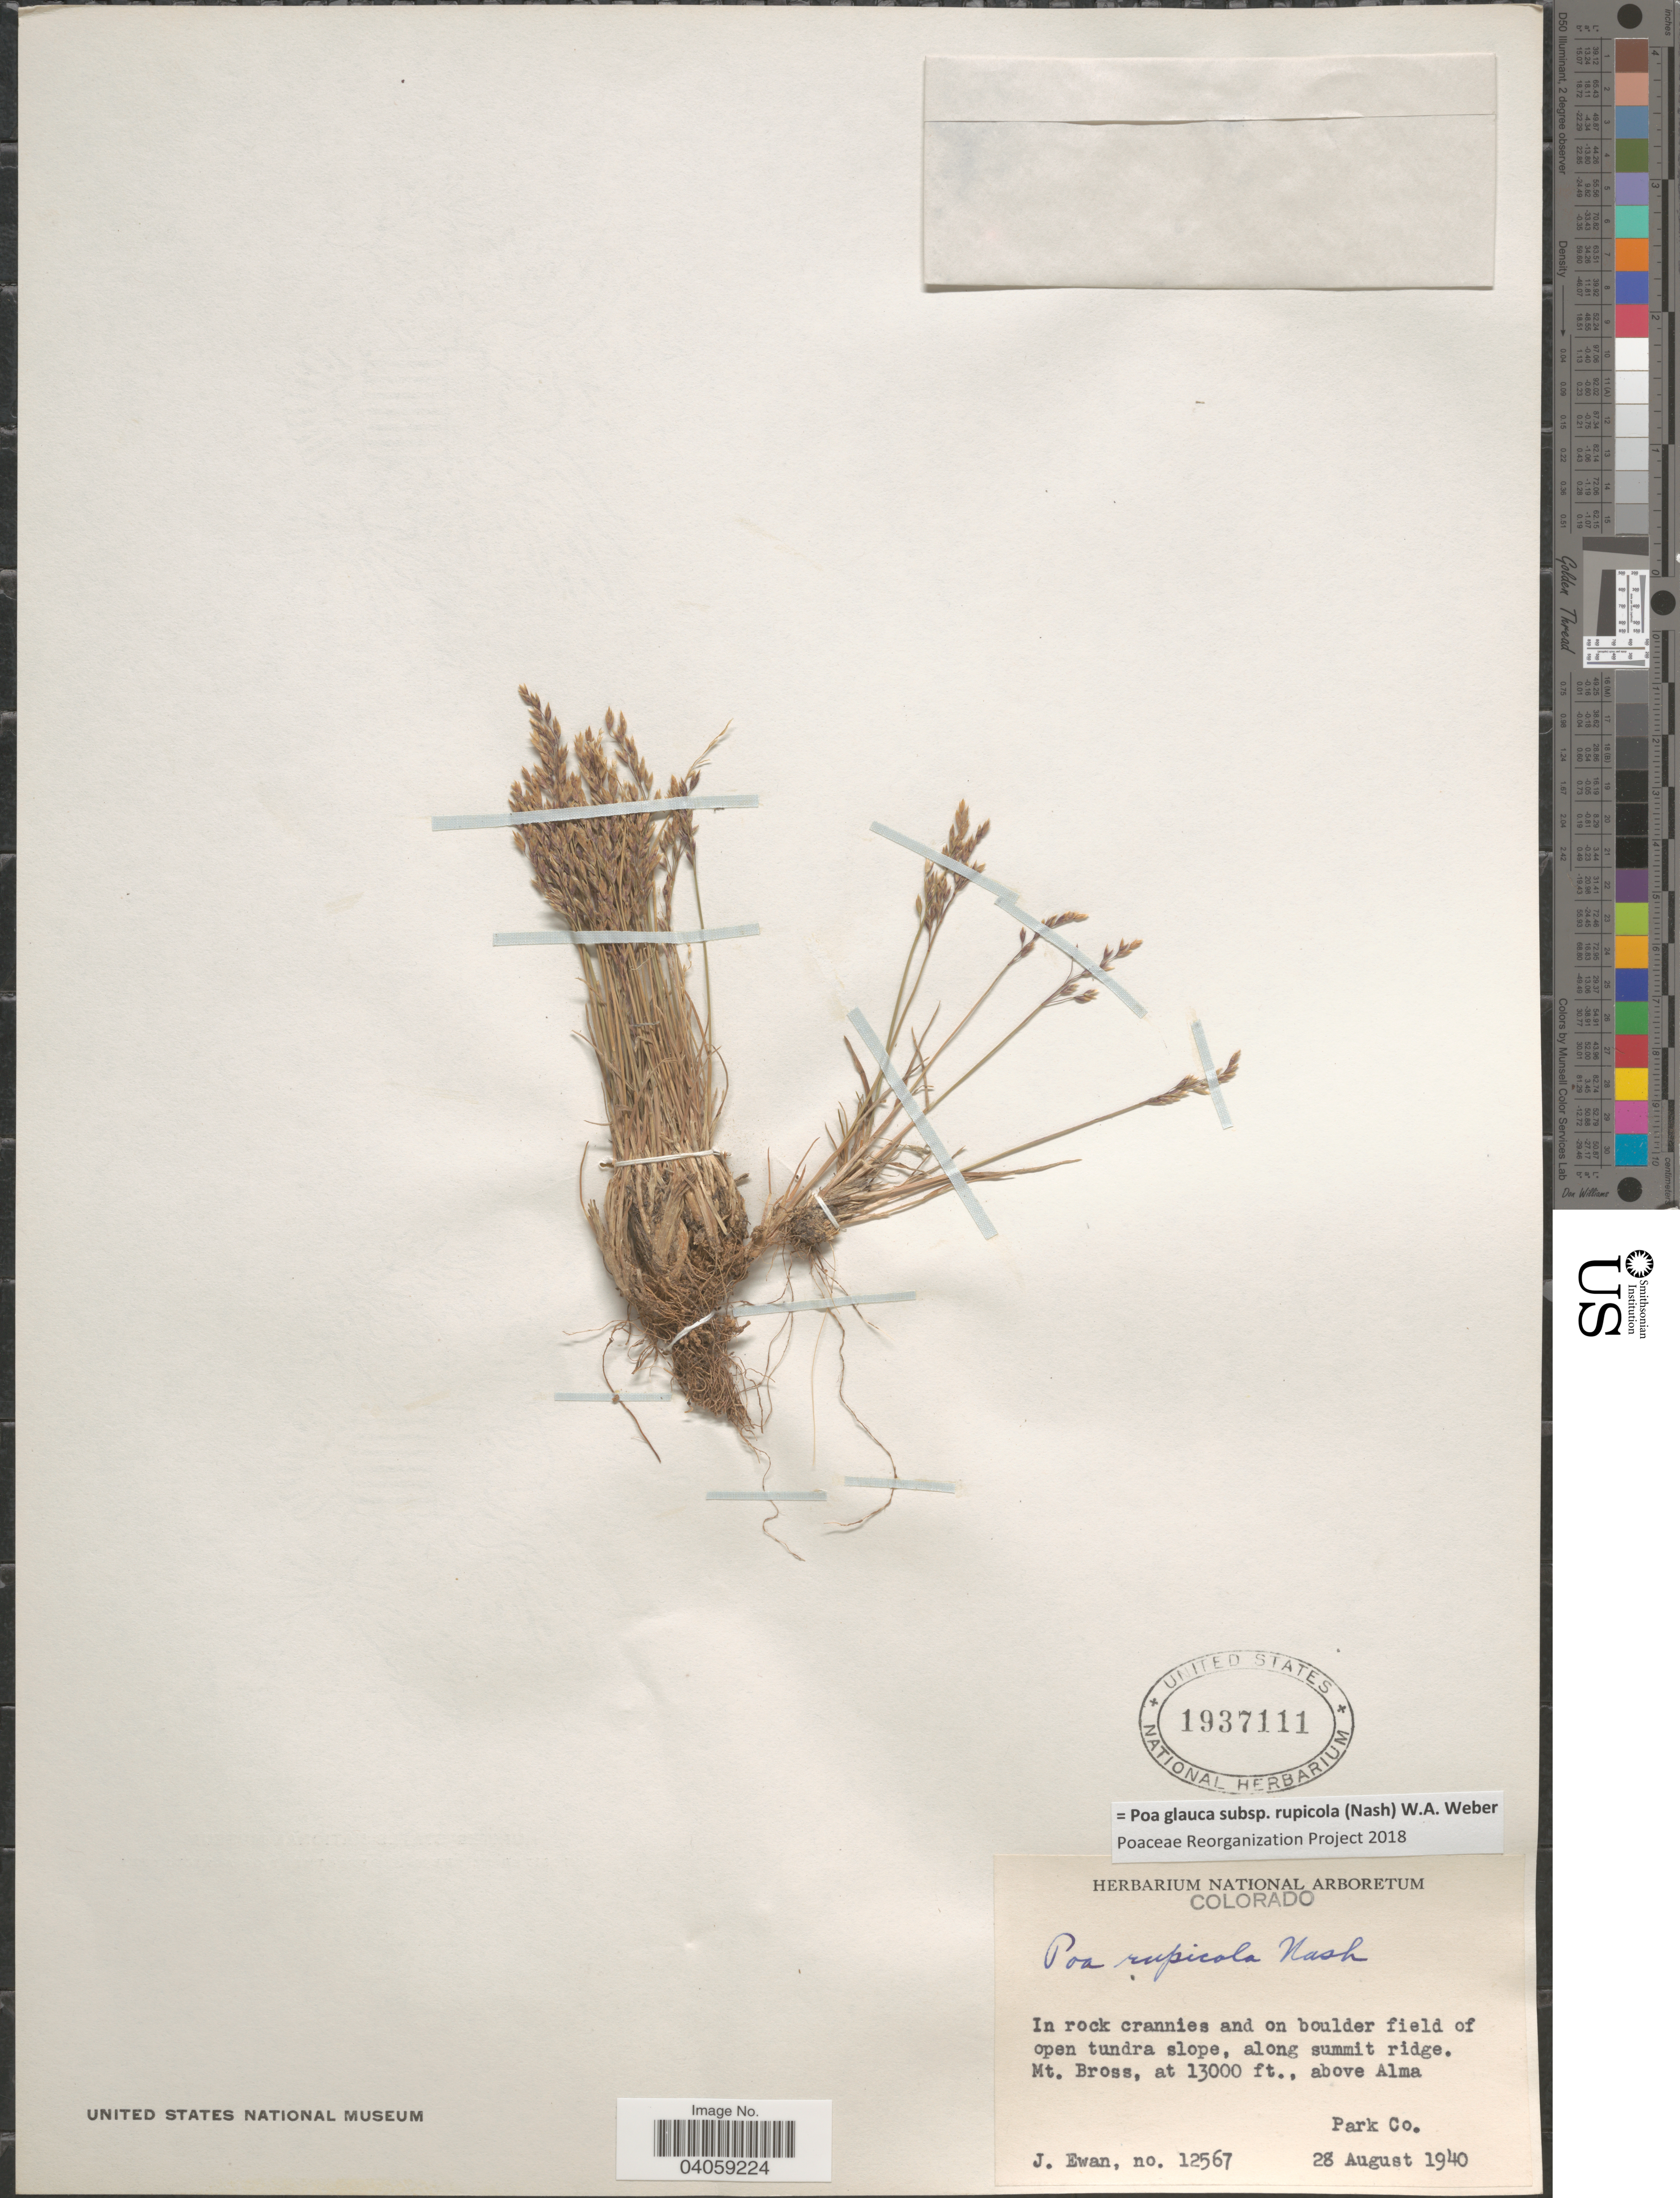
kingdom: Plantae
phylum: Tracheophyta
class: Liliopsida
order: Poales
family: Poaceae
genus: Poa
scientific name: Poa glauca subsp. rupicola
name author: (Nash) W.A. Weber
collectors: J. A. Ewan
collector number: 12567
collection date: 1940-08-28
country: United States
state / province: Colorado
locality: In rock crannies and on boulder field of open tundra slope, along summit ridge. Mt. Bross, above Alma. Park Co.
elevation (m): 3962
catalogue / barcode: US 1937111